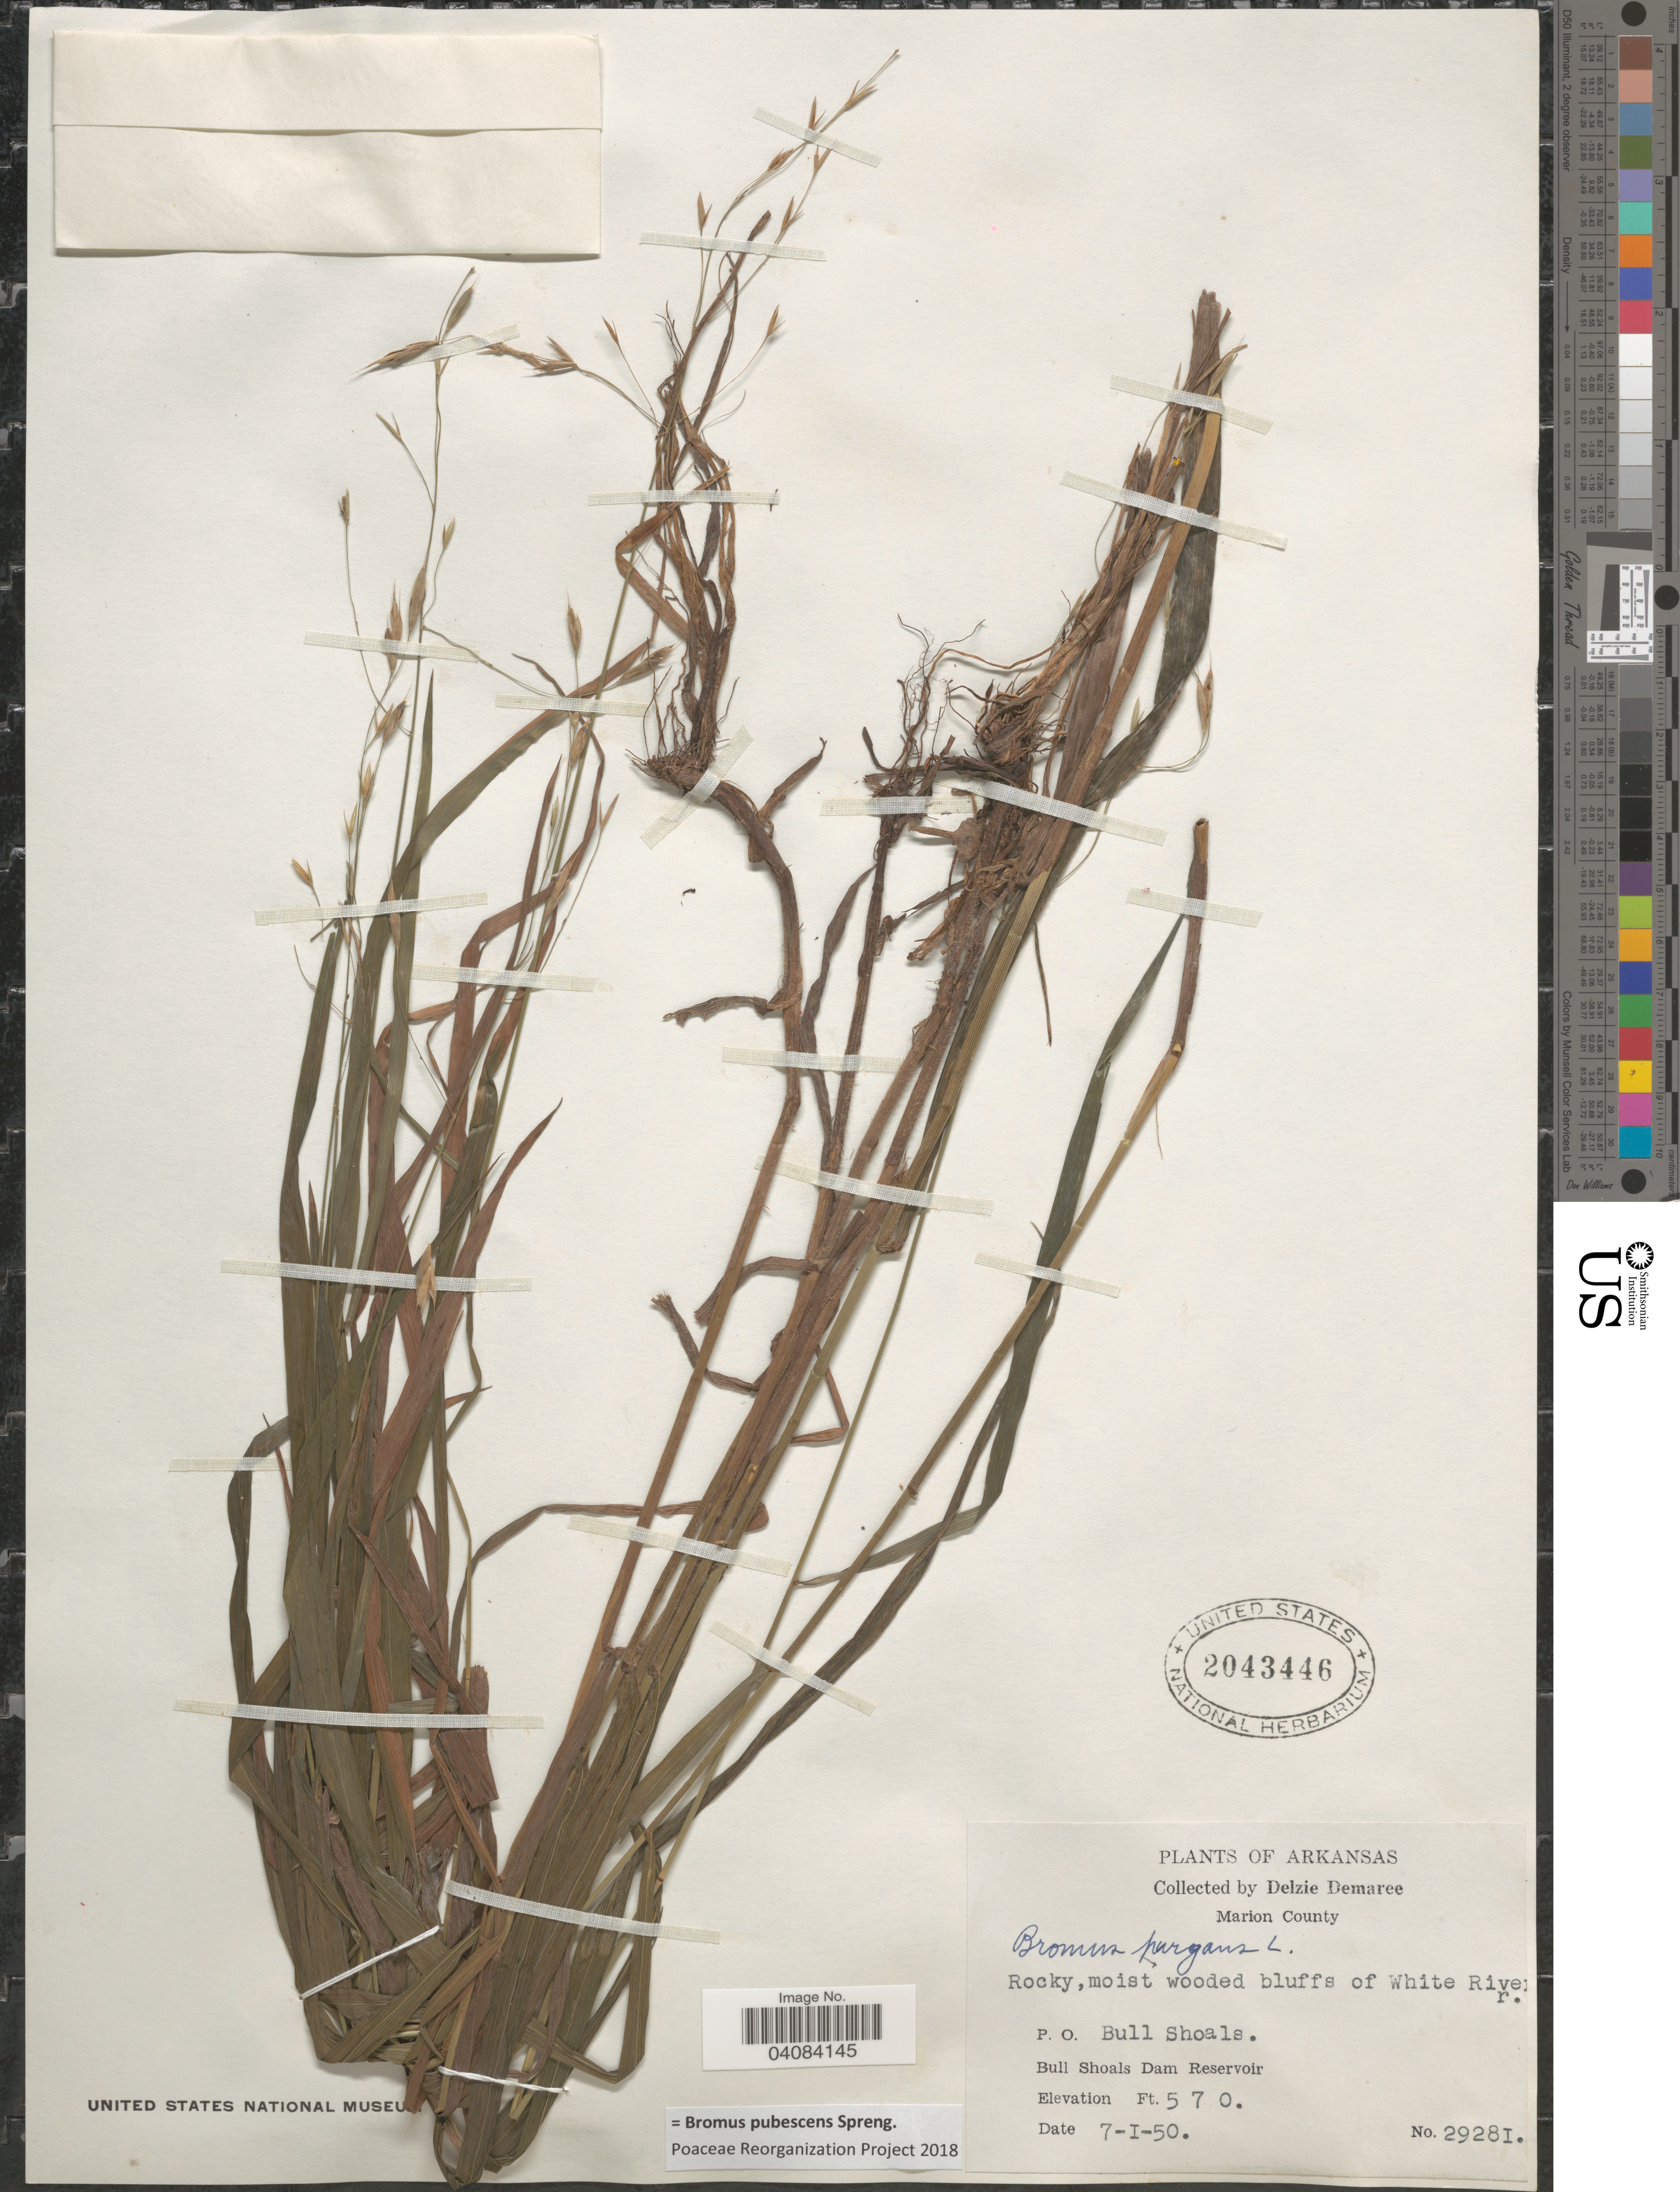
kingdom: Plantae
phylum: Tracheophyta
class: Liliopsida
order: Poales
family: Poaceae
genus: Bromus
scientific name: Bromus pubescens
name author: Muhl. ex Willd.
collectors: D. Demaree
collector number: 29281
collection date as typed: Transcribed d/m/y: 1/7/50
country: United States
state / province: Arkansas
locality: Marion County. Rocky, moist wooded bluffs on White River. P.O. Bull Shoals. Bull Shoals Dam Reservoir.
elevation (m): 174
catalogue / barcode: US 2043446